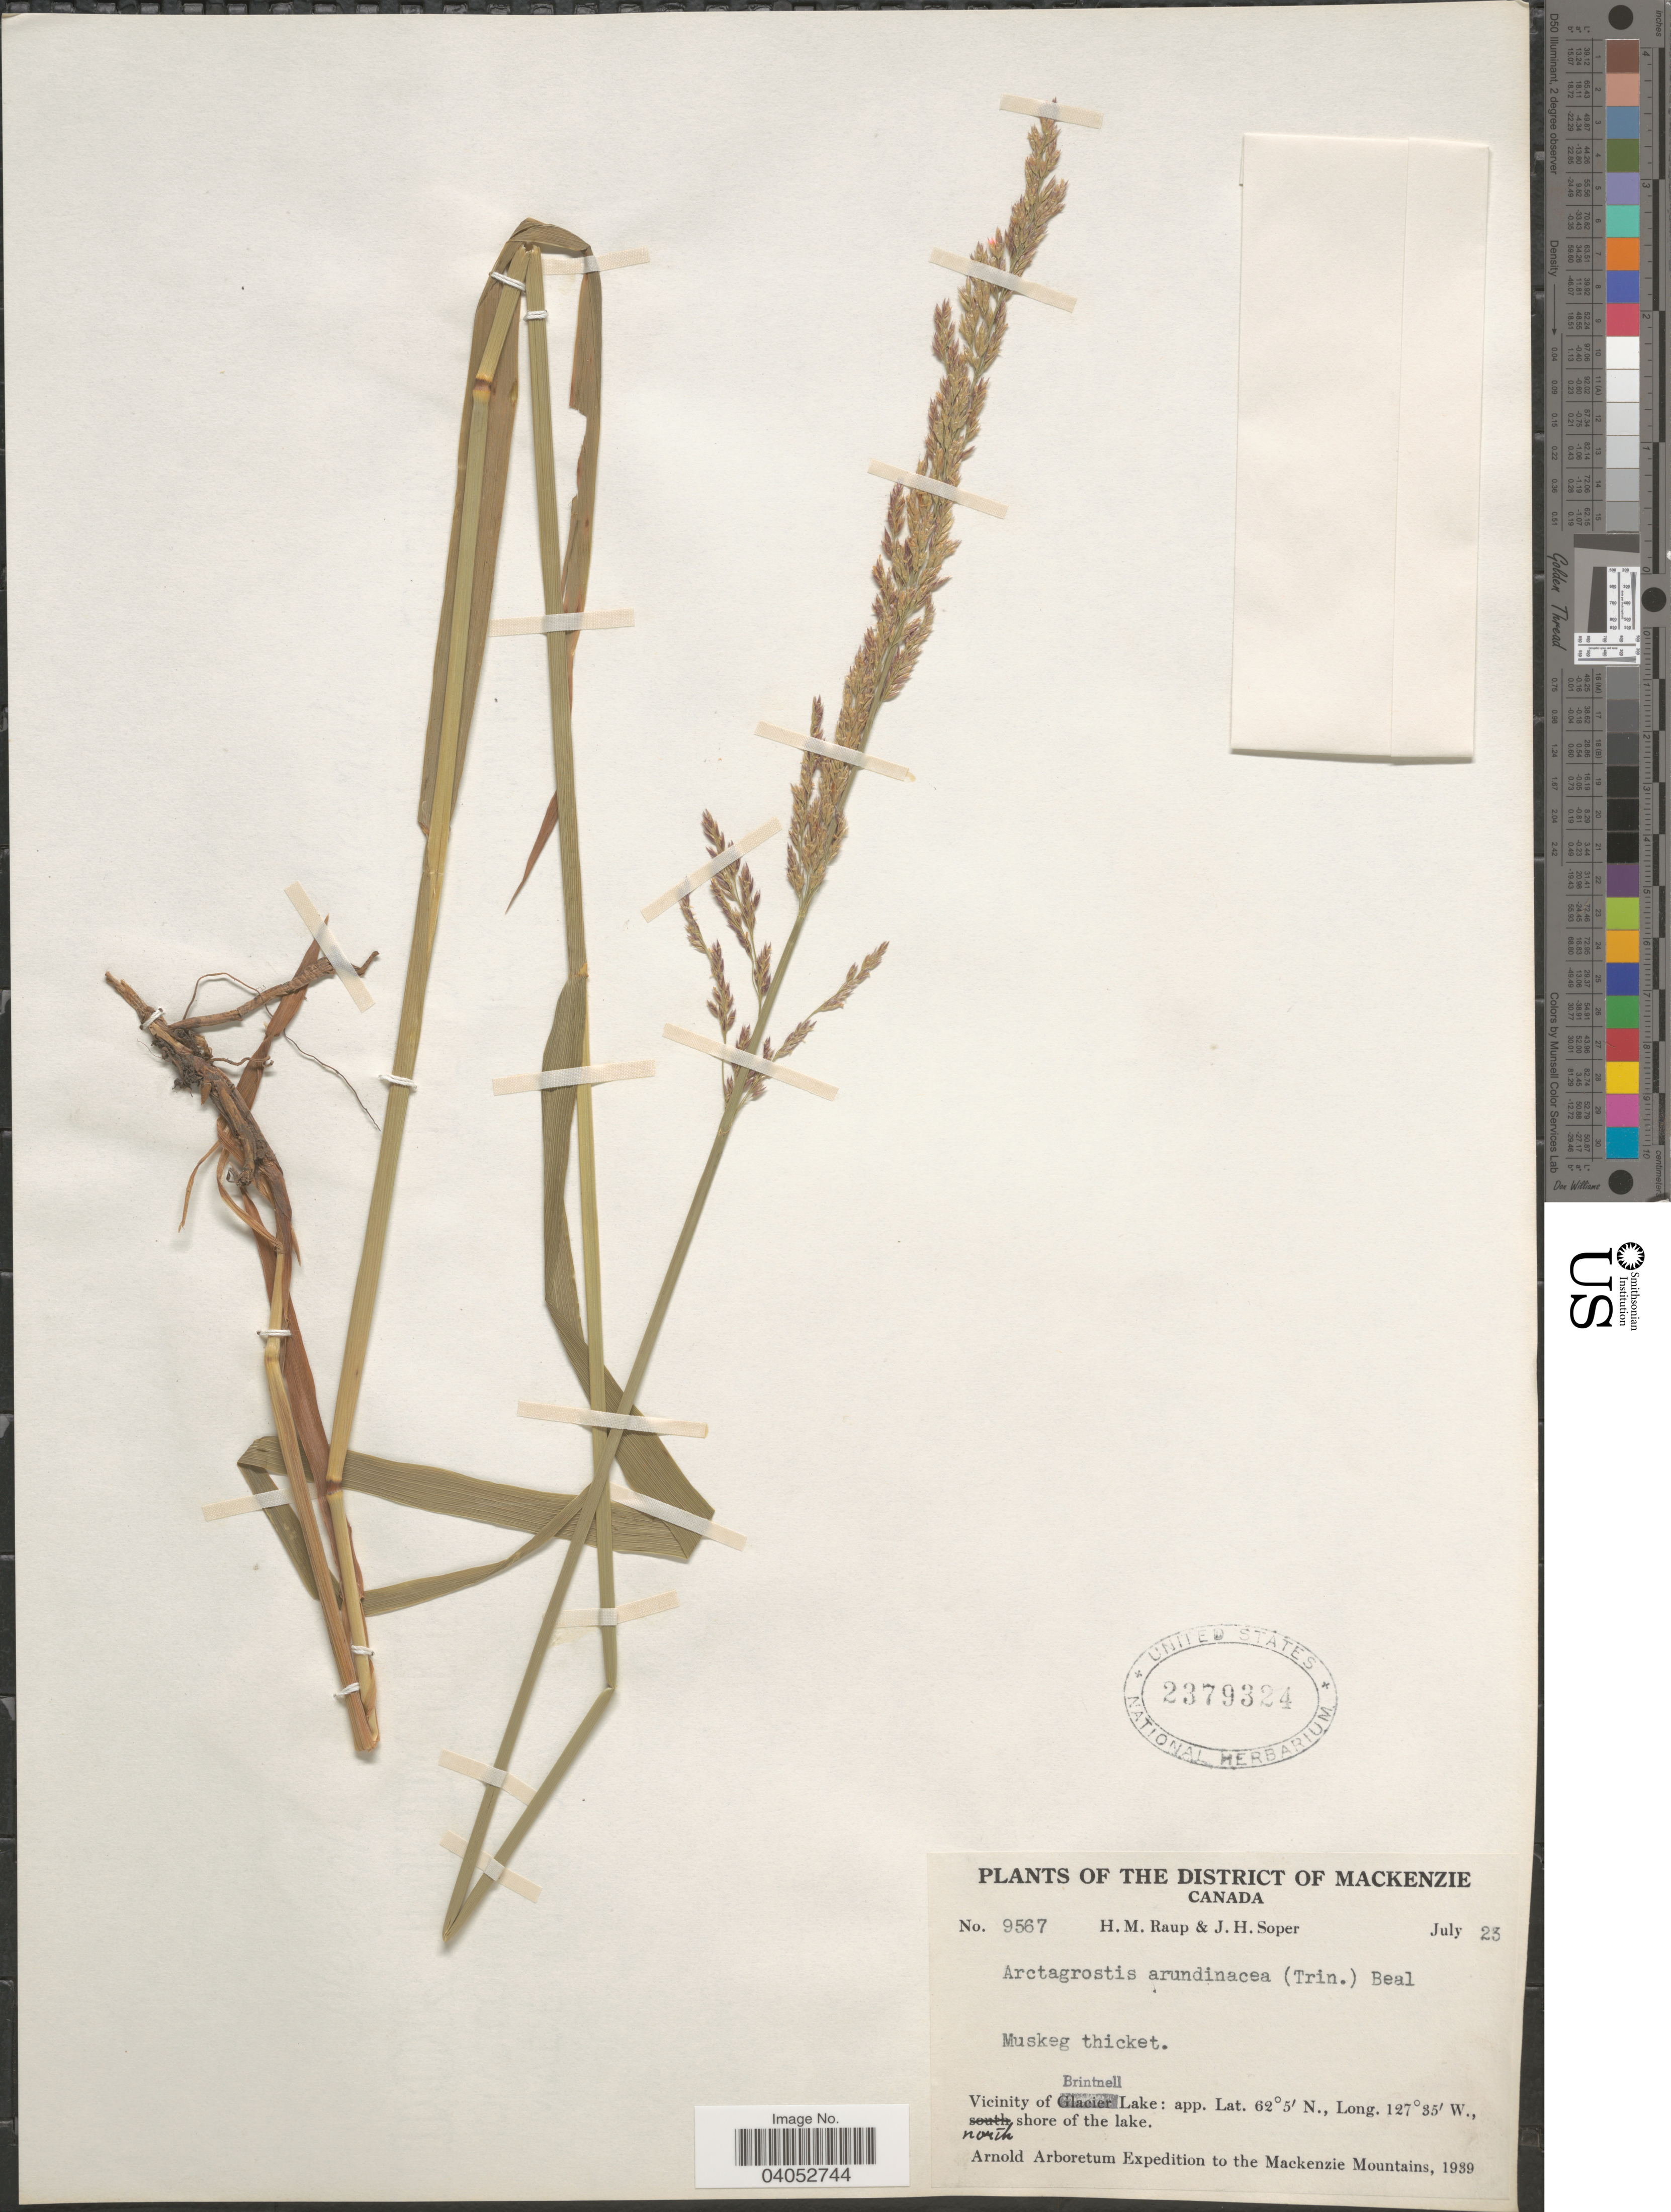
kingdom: Plantae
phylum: Tracheophyta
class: Liliopsida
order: Poales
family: Poaceae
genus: Arctagrostis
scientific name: Arctagrostis latifolia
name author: (R. Br.) Griseb.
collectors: H. Raup & J. H. Soper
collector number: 9567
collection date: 1939-07-23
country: Canada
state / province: Alberta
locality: The District of Mackenzie. Muskeg thicket. Vicinity of Brintnell Lake: north shore of the lake. The Mackenzie Mountains.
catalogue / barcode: US 2379324